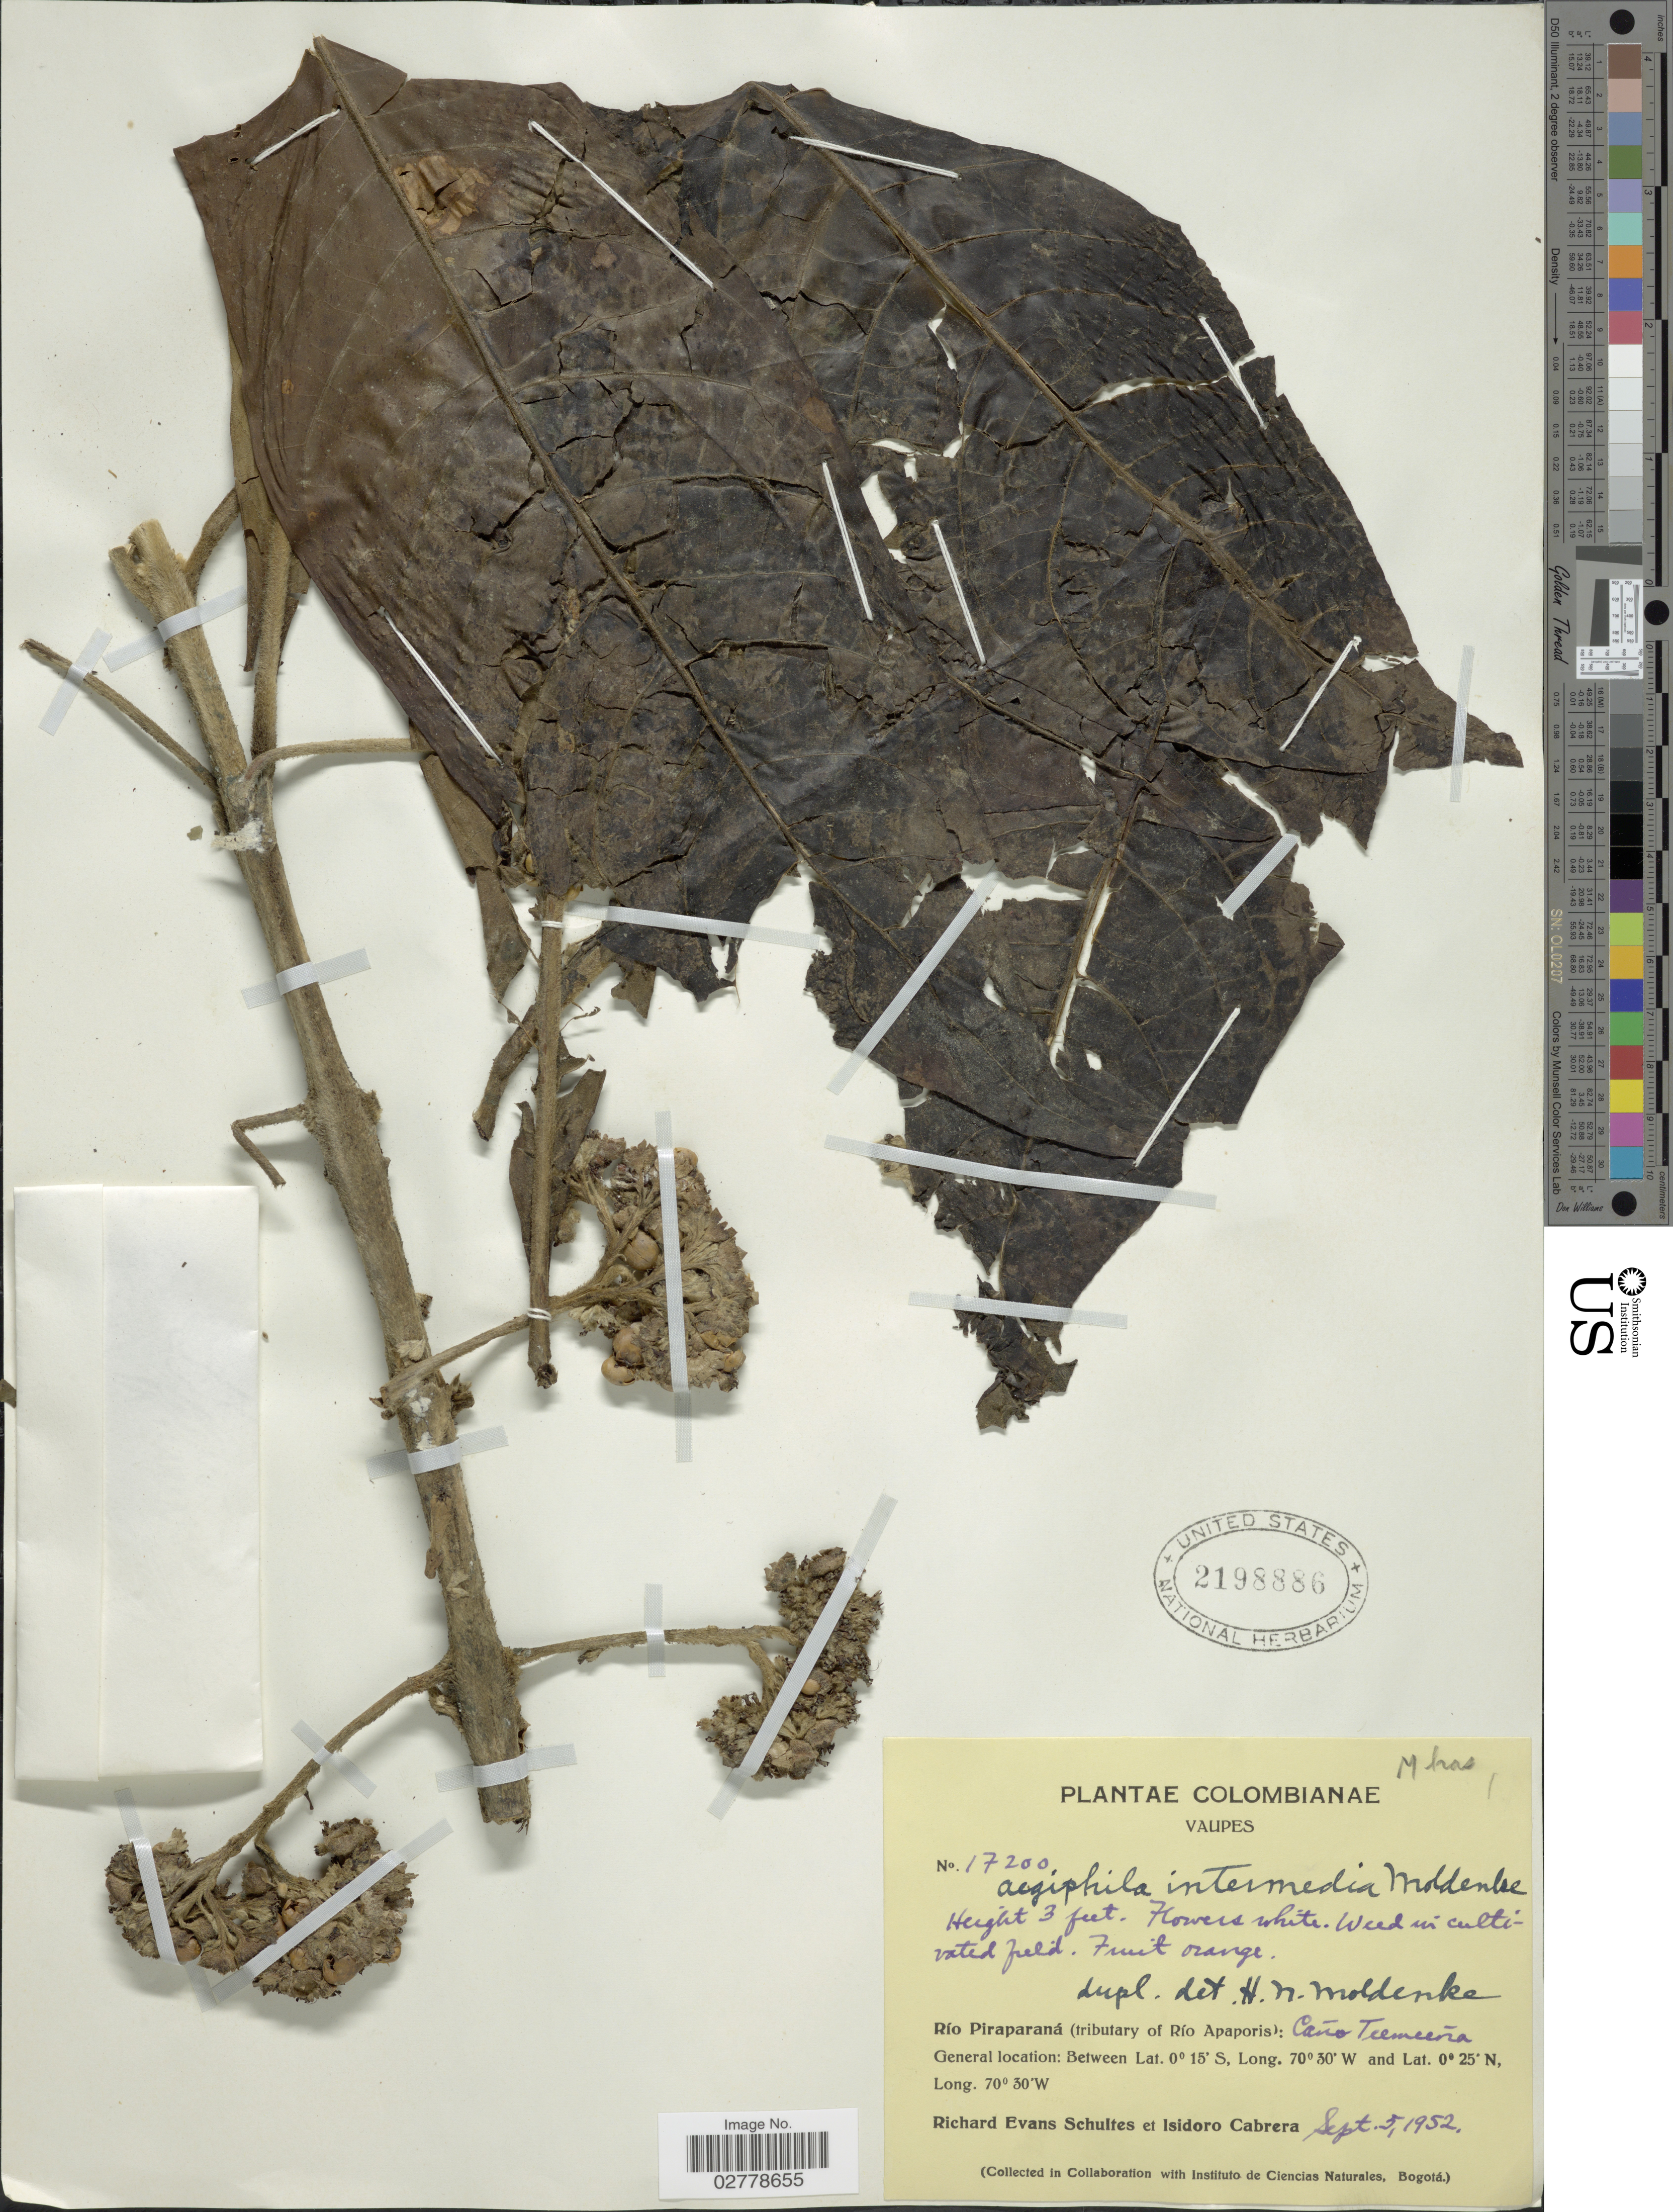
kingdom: Plantae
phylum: Tracheophyta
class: Magnoliopsida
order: Lamiales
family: Lamiaceae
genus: Aegiphila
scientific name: Aegiphila intermedia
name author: Moldenke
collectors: R. E. Schultes & I. Cabrera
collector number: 17200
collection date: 1952-09-05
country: Colombia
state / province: Vaupés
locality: Río Piraparaná (tributary of Río Apaporis): Caño Teemeeña.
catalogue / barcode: US 2198886